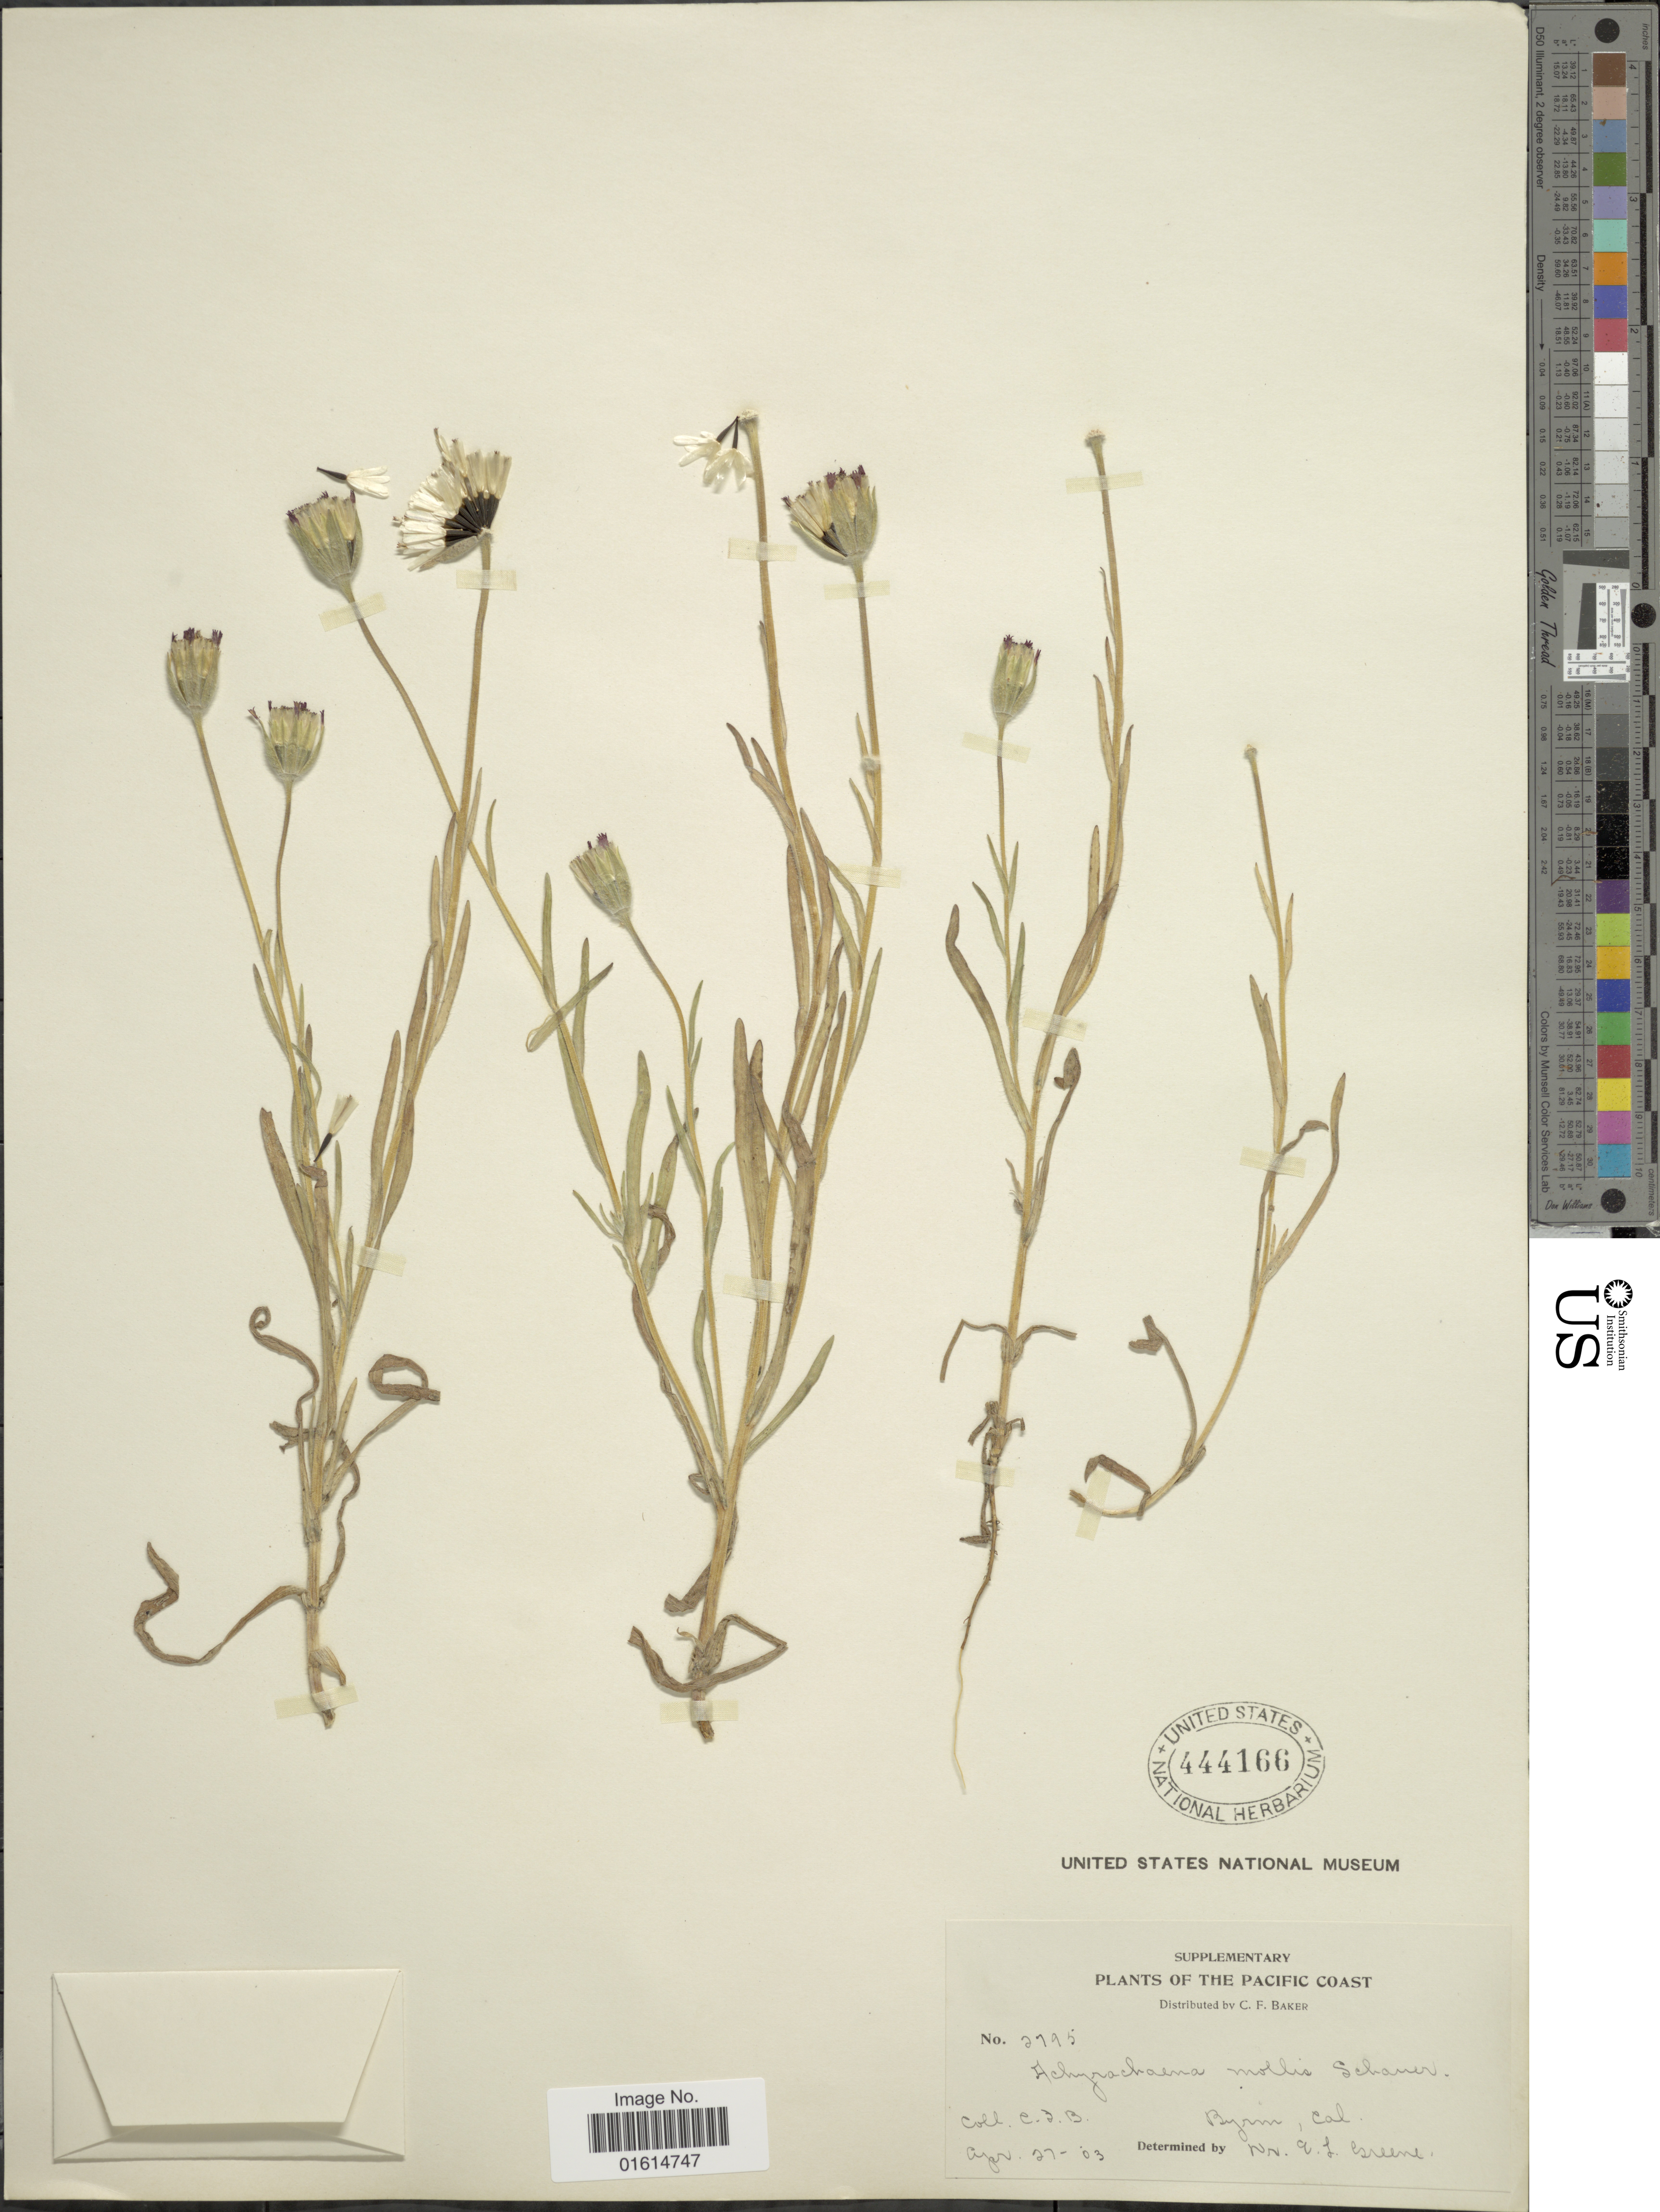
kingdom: Plantae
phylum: Tracheophyta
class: Magnoliopsida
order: Asterales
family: Asteraceae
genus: Achyrachaena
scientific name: Achyrachaena mollis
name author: Schauer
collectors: C. F. Baker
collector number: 2795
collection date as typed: Transcribed d/m/y: 27/4/3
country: United States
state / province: California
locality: Pacific Coast, Byron, Cal.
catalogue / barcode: US 444166